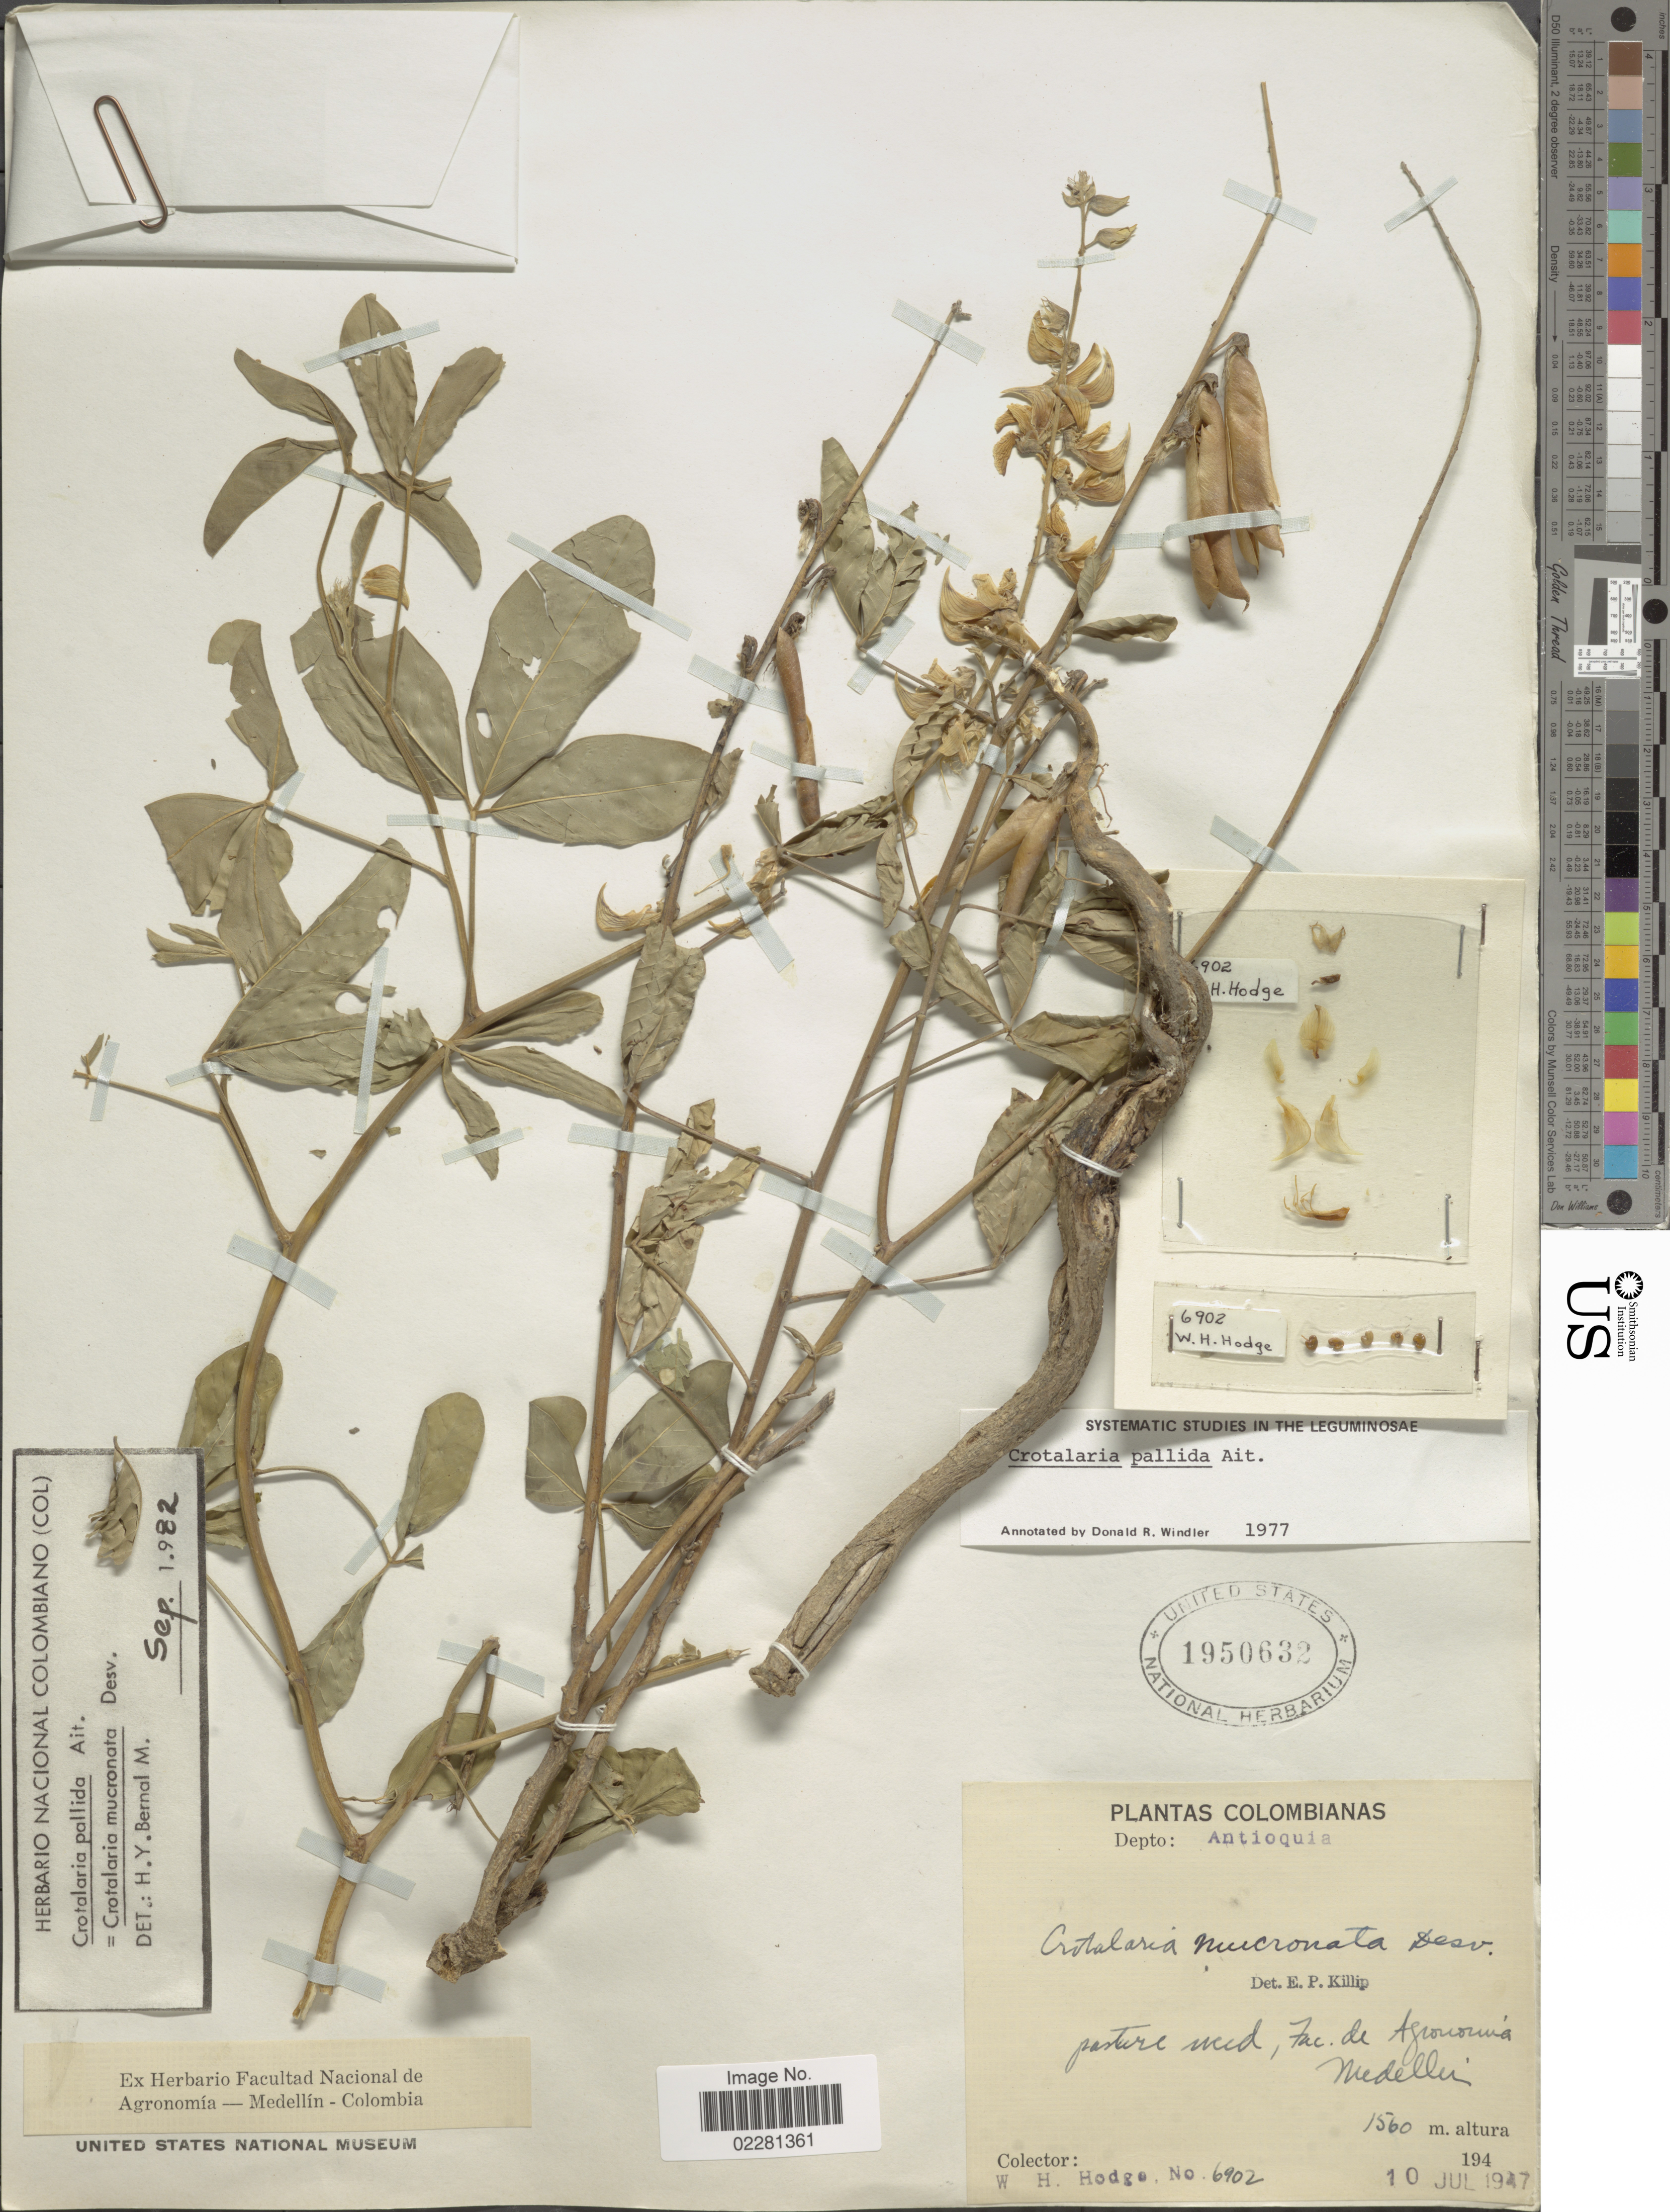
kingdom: Plantae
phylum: Tracheophyta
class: Magnoliopsida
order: Fabales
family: Fabaceae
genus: Crotalaria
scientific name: Crotalaria pallida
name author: Aiton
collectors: W. Hodge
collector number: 6902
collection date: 1947-07-10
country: Colombia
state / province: Antioquia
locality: Fac. de Agronomica, Medellin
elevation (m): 1560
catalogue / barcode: US 1950632